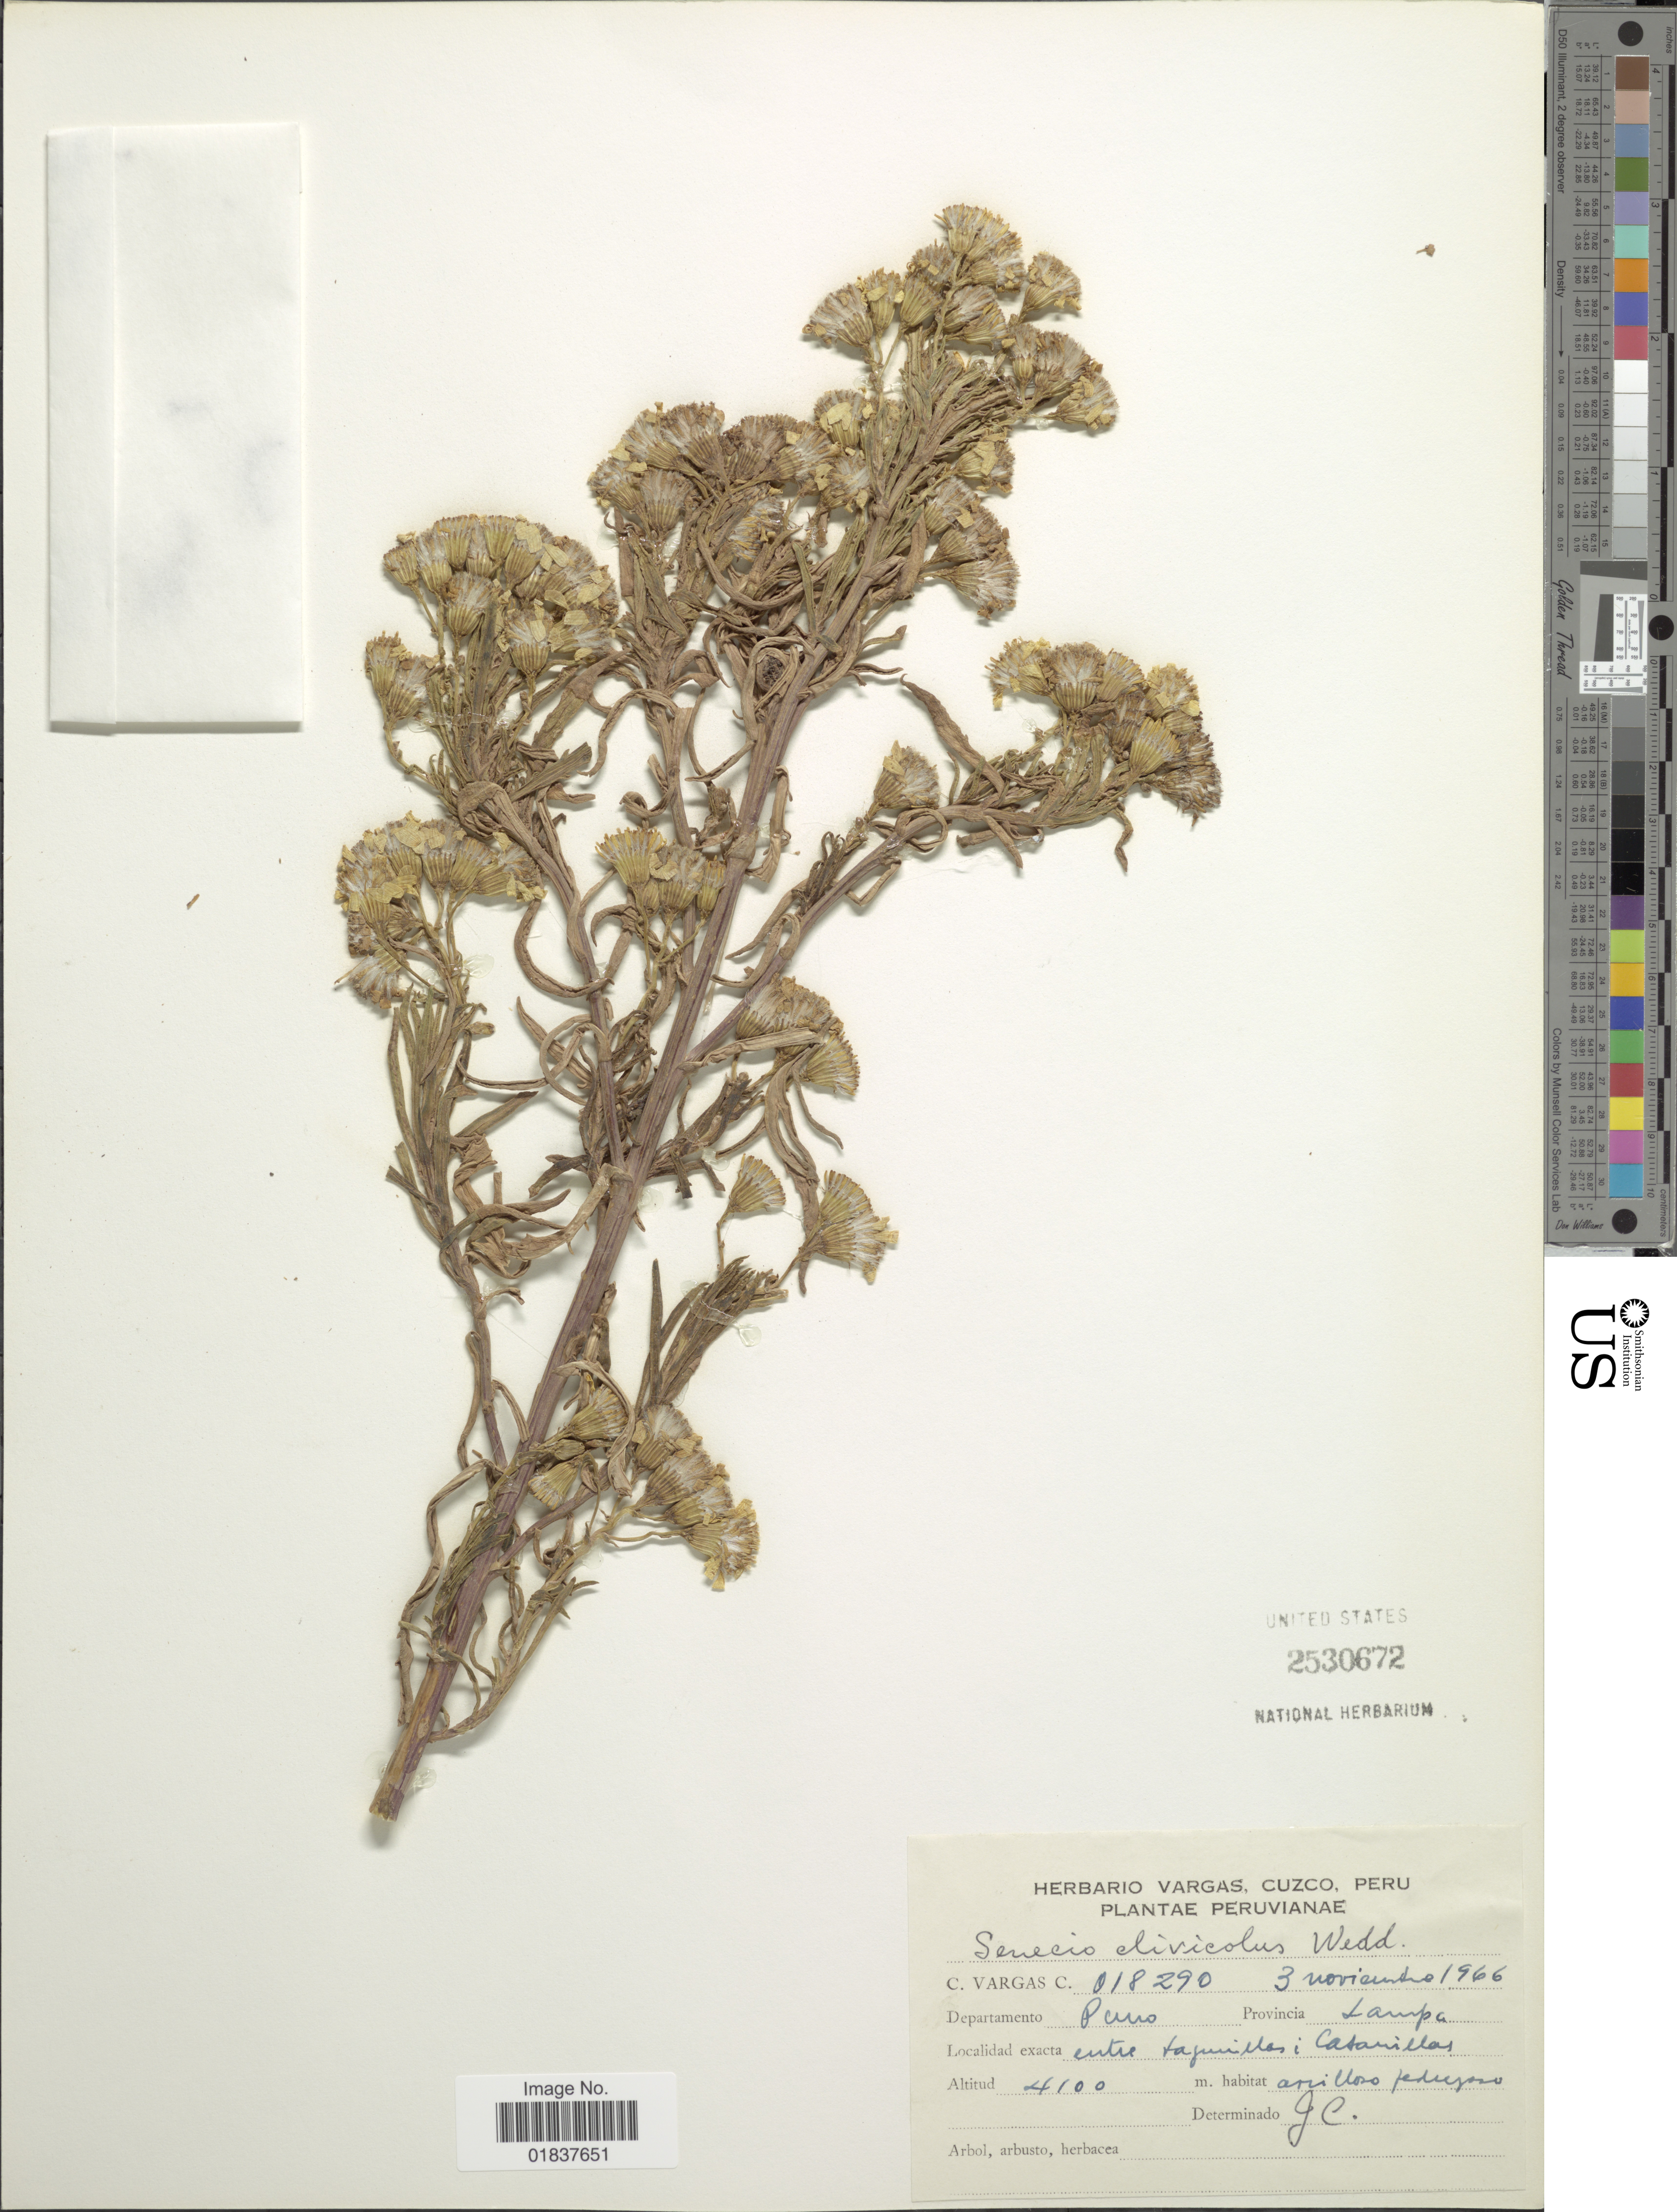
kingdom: Plantae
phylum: Tracheophyta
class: Magnoliopsida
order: Asterales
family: Asteraceae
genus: Senecio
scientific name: Senecio clivicola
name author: Wedd.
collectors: C. Vargas Calderón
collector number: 018290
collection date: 1966-11-03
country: Peru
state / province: Puno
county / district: Lampa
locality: entre Lagunillas, Catanillas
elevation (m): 4100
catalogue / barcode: US 2530672